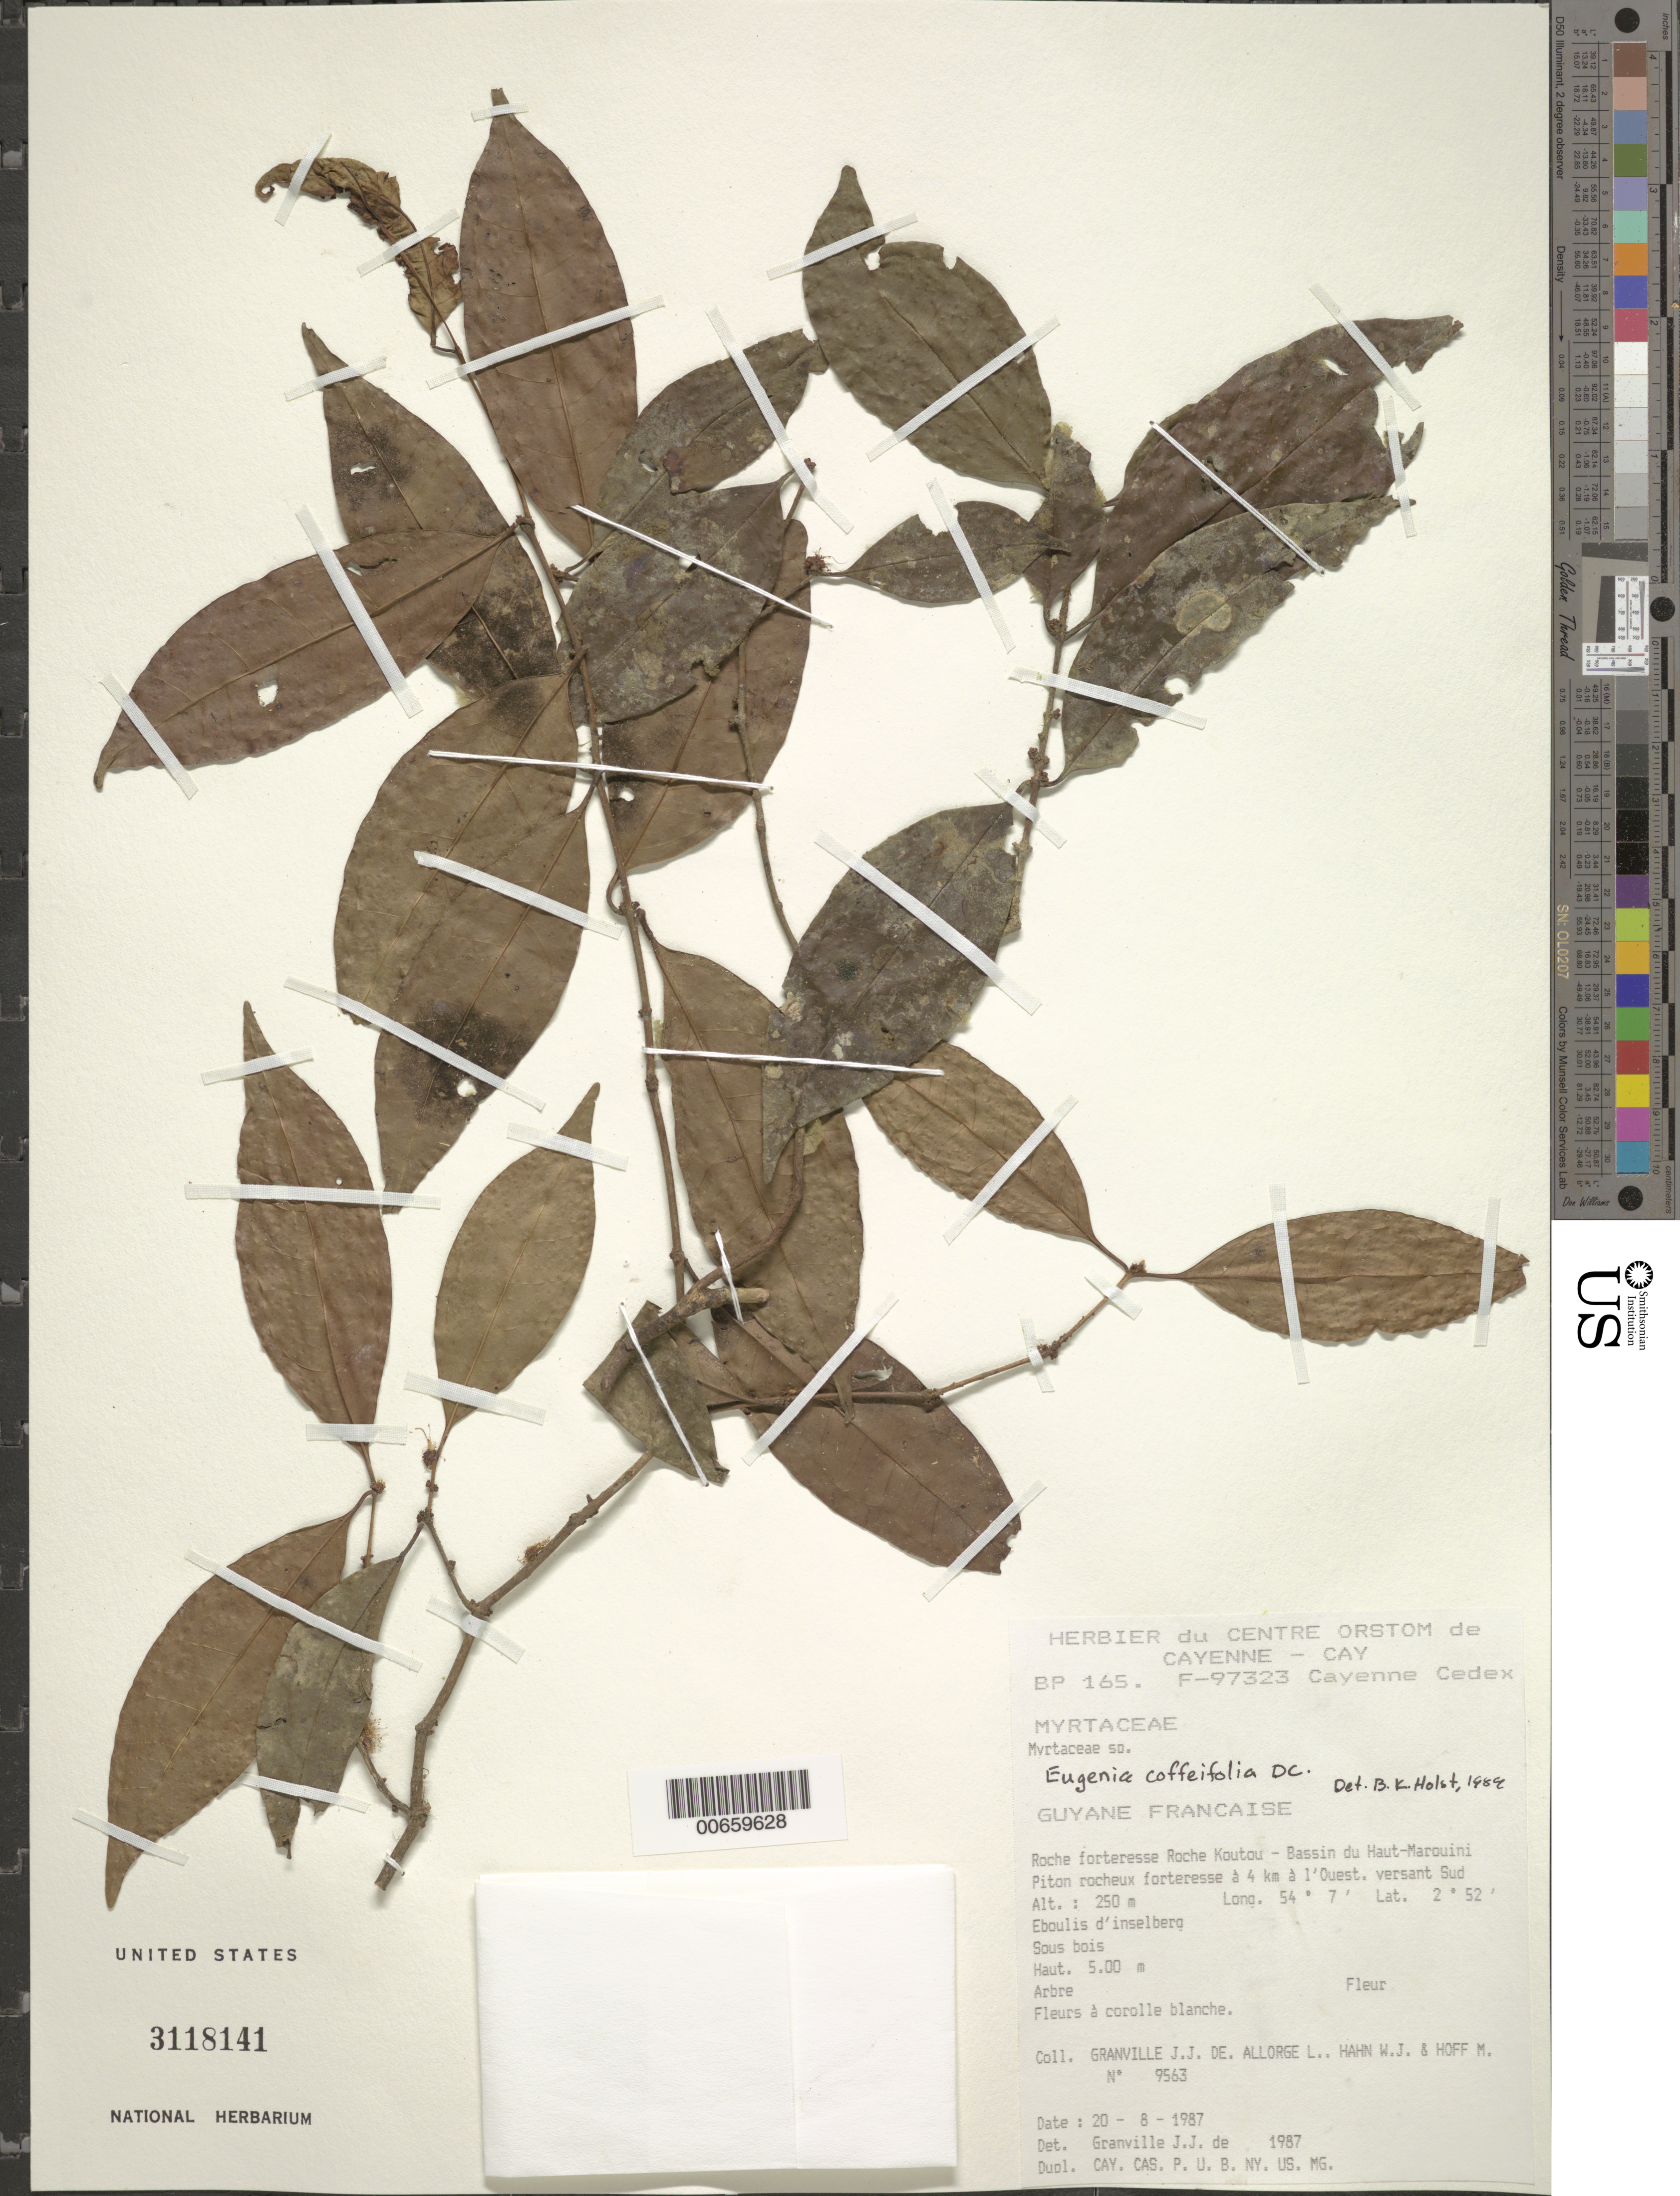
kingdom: Plantae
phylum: Tracheophyta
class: Magnoliopsida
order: Myrtales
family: Myrtaceae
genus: Eugenia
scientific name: Eugenia sinemariensis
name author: Aubl.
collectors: J.-J. de Granville, L. Allorge, W. J. Hahn & M. Hoff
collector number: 9563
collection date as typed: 20-Aug-87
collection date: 1987-08-20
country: French Guiana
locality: Roche Koutou, Bassin du Haut-Marouini. Piton rocheux forteresse a 4 km a l'Oust. versant Sud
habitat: Eboulis d'inselberg, sous bois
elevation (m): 250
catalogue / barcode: US 3118141